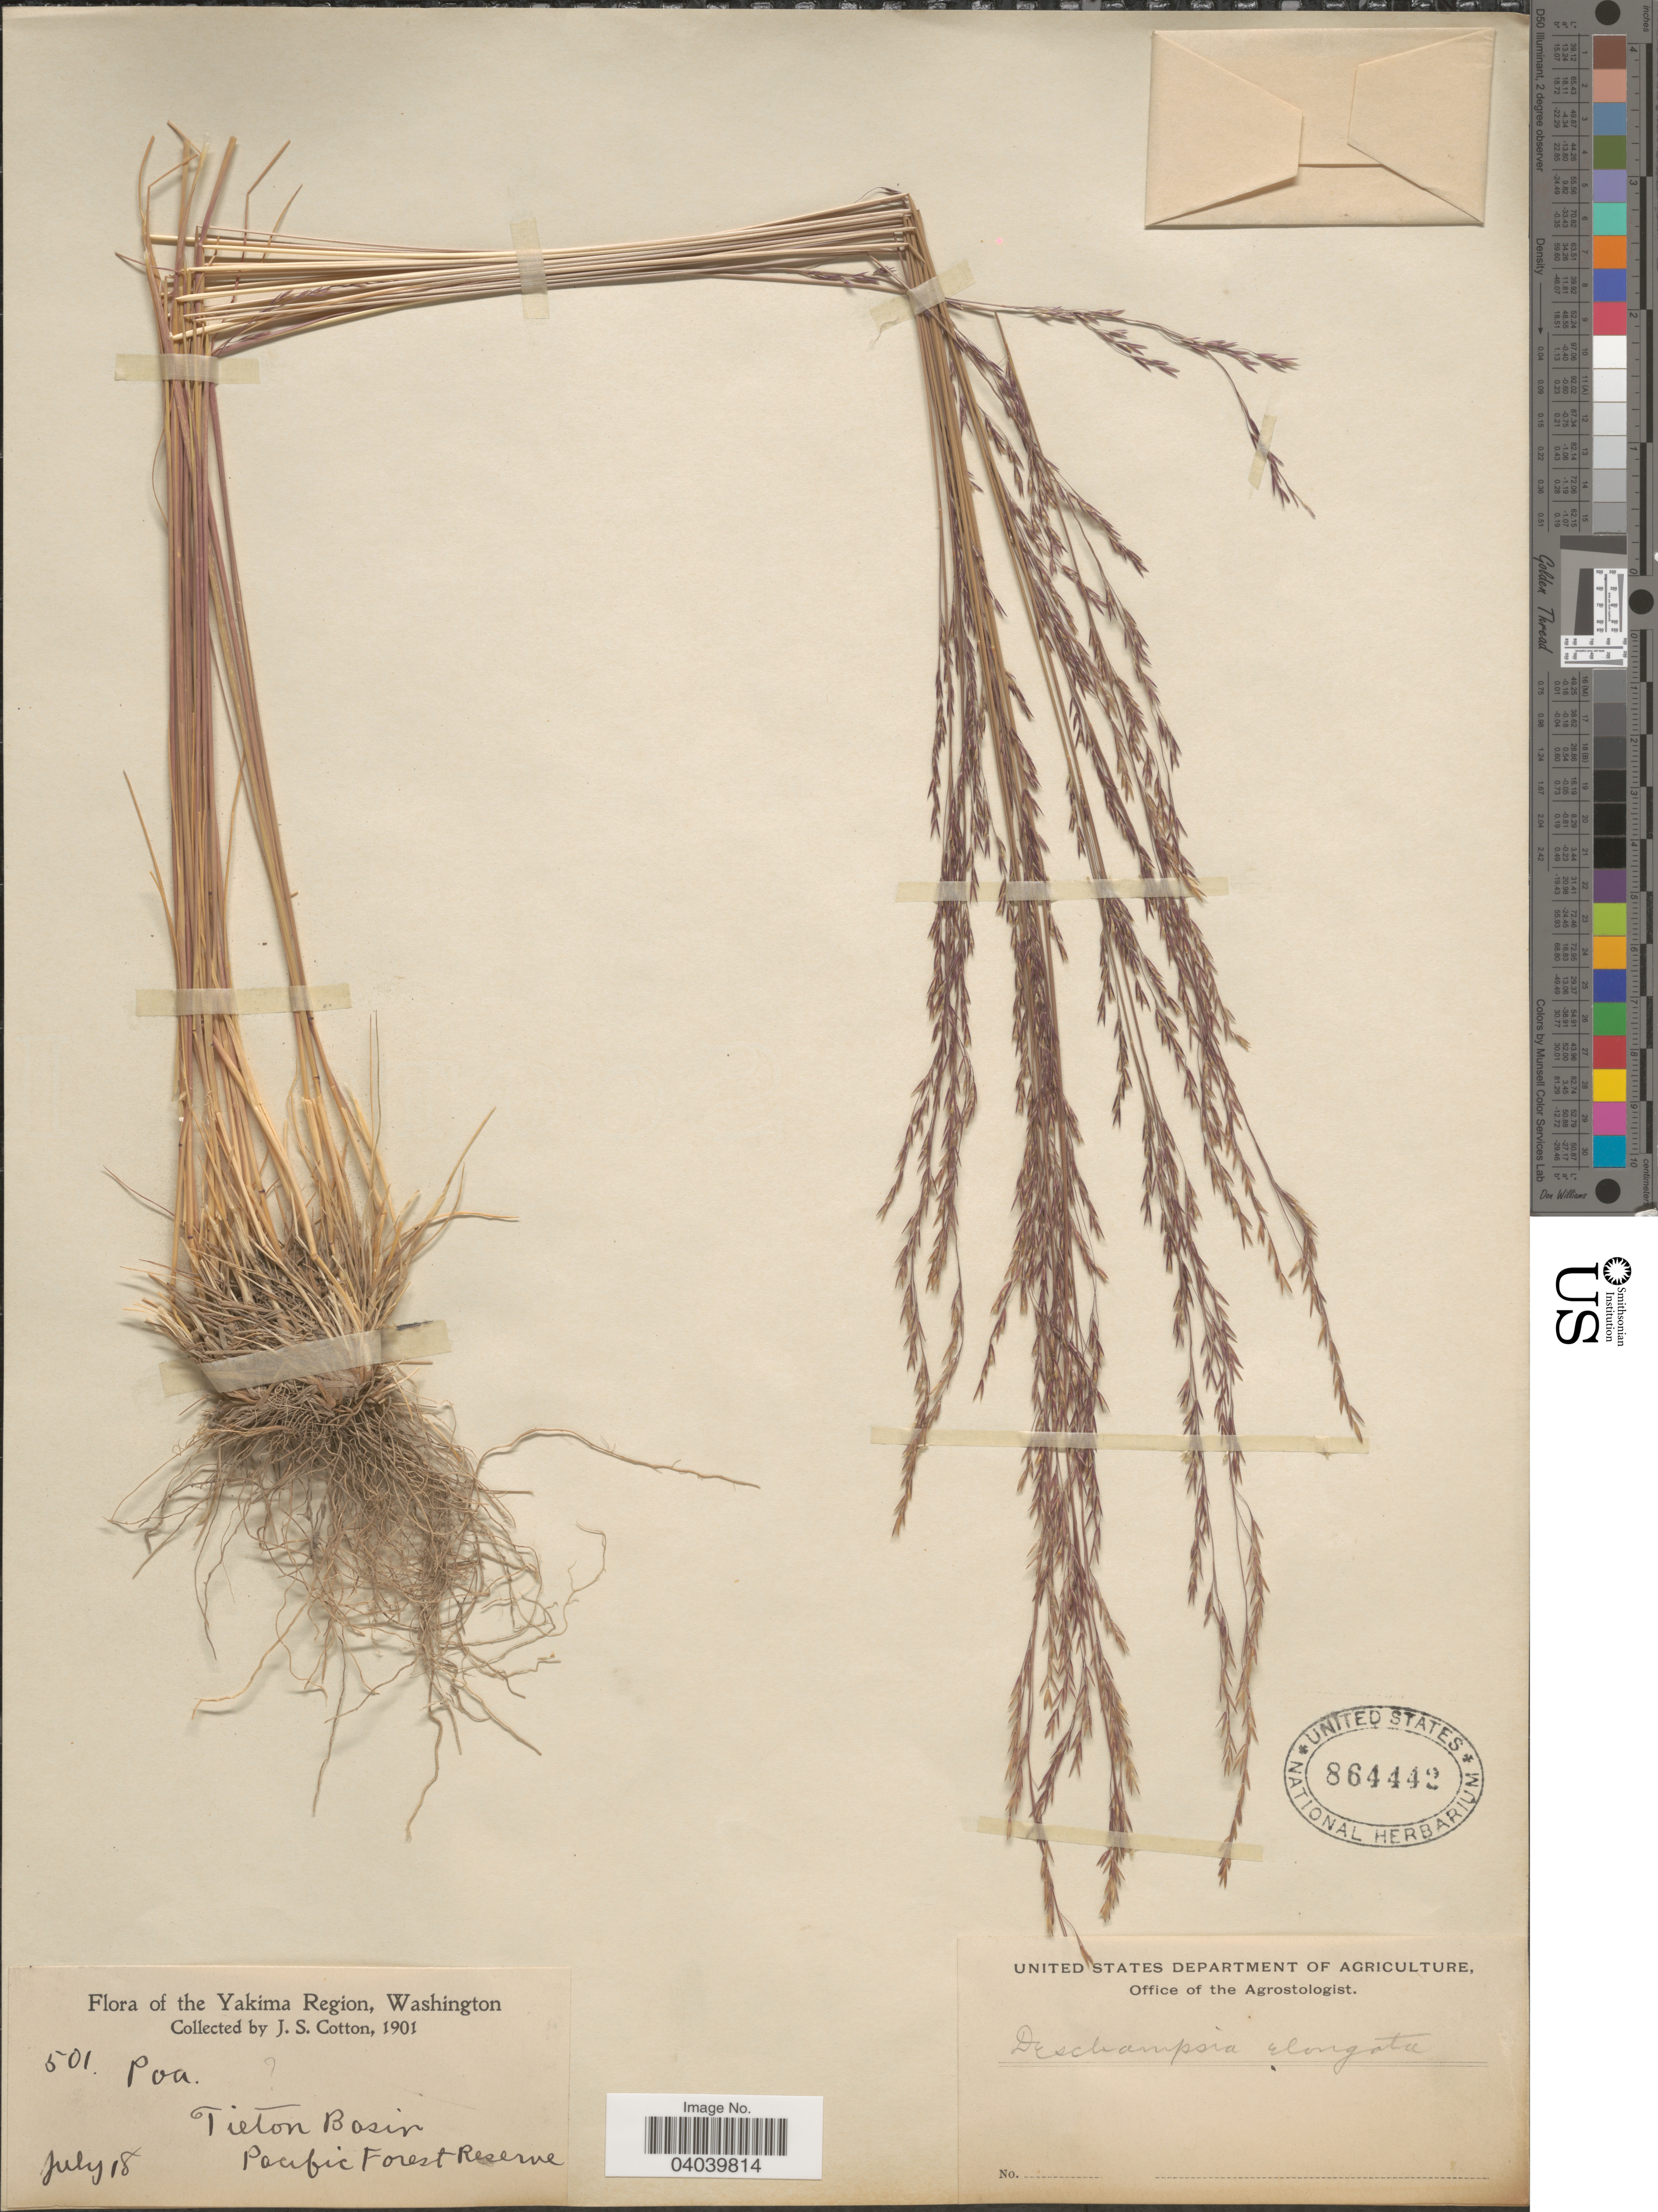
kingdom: Plantae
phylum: Tracheophyta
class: Liliopsida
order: Poales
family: Poaceae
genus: Deschampsia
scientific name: Deschampsia elongata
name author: (Hook.) Munro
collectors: J. S. Cotton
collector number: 501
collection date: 1901-07-18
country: United States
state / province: Washington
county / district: Yakima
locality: The Yakima Region Tieton Basin. Pacific Forest Reserve.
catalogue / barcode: US 864442